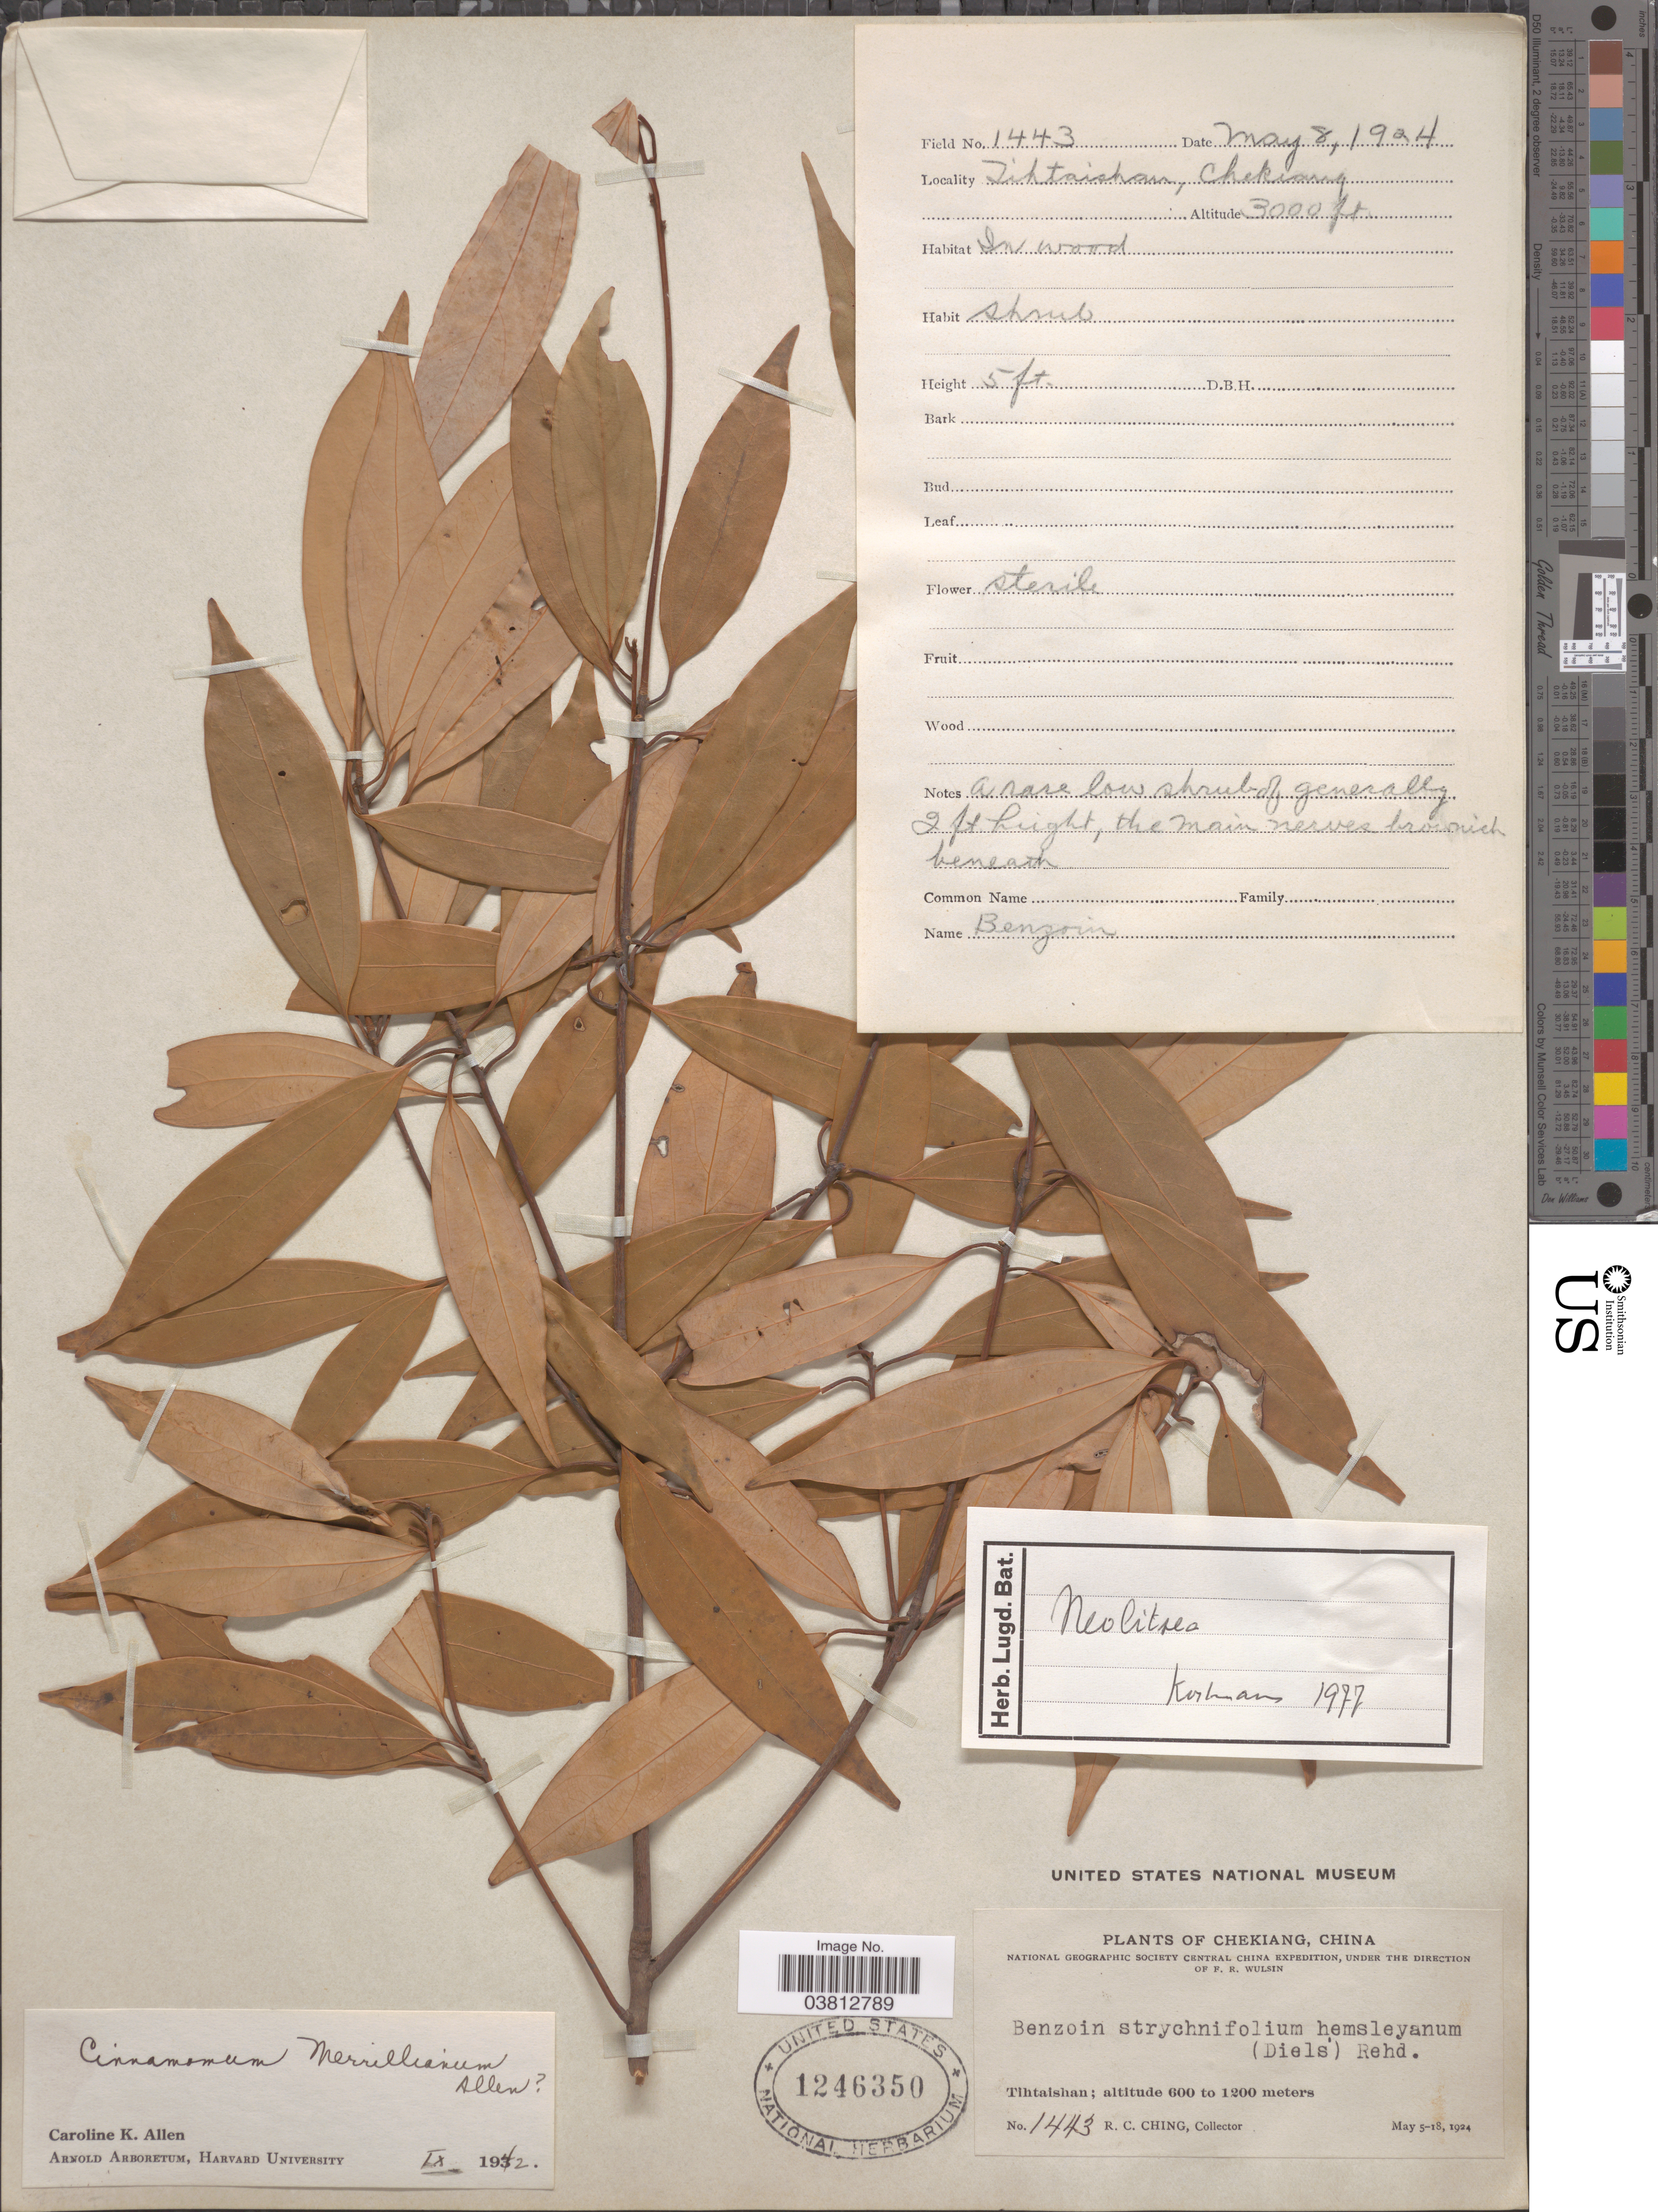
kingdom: Plantae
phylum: Tracheophyta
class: Magnoliopsida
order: Laurales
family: Lauraceae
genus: Neolitsea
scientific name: Neolitsea sp.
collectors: R. C. Ching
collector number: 1443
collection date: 1924-05-08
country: China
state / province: Zhejiang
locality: Chekiang. Tihtaishan.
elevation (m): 914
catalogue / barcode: US 1246350